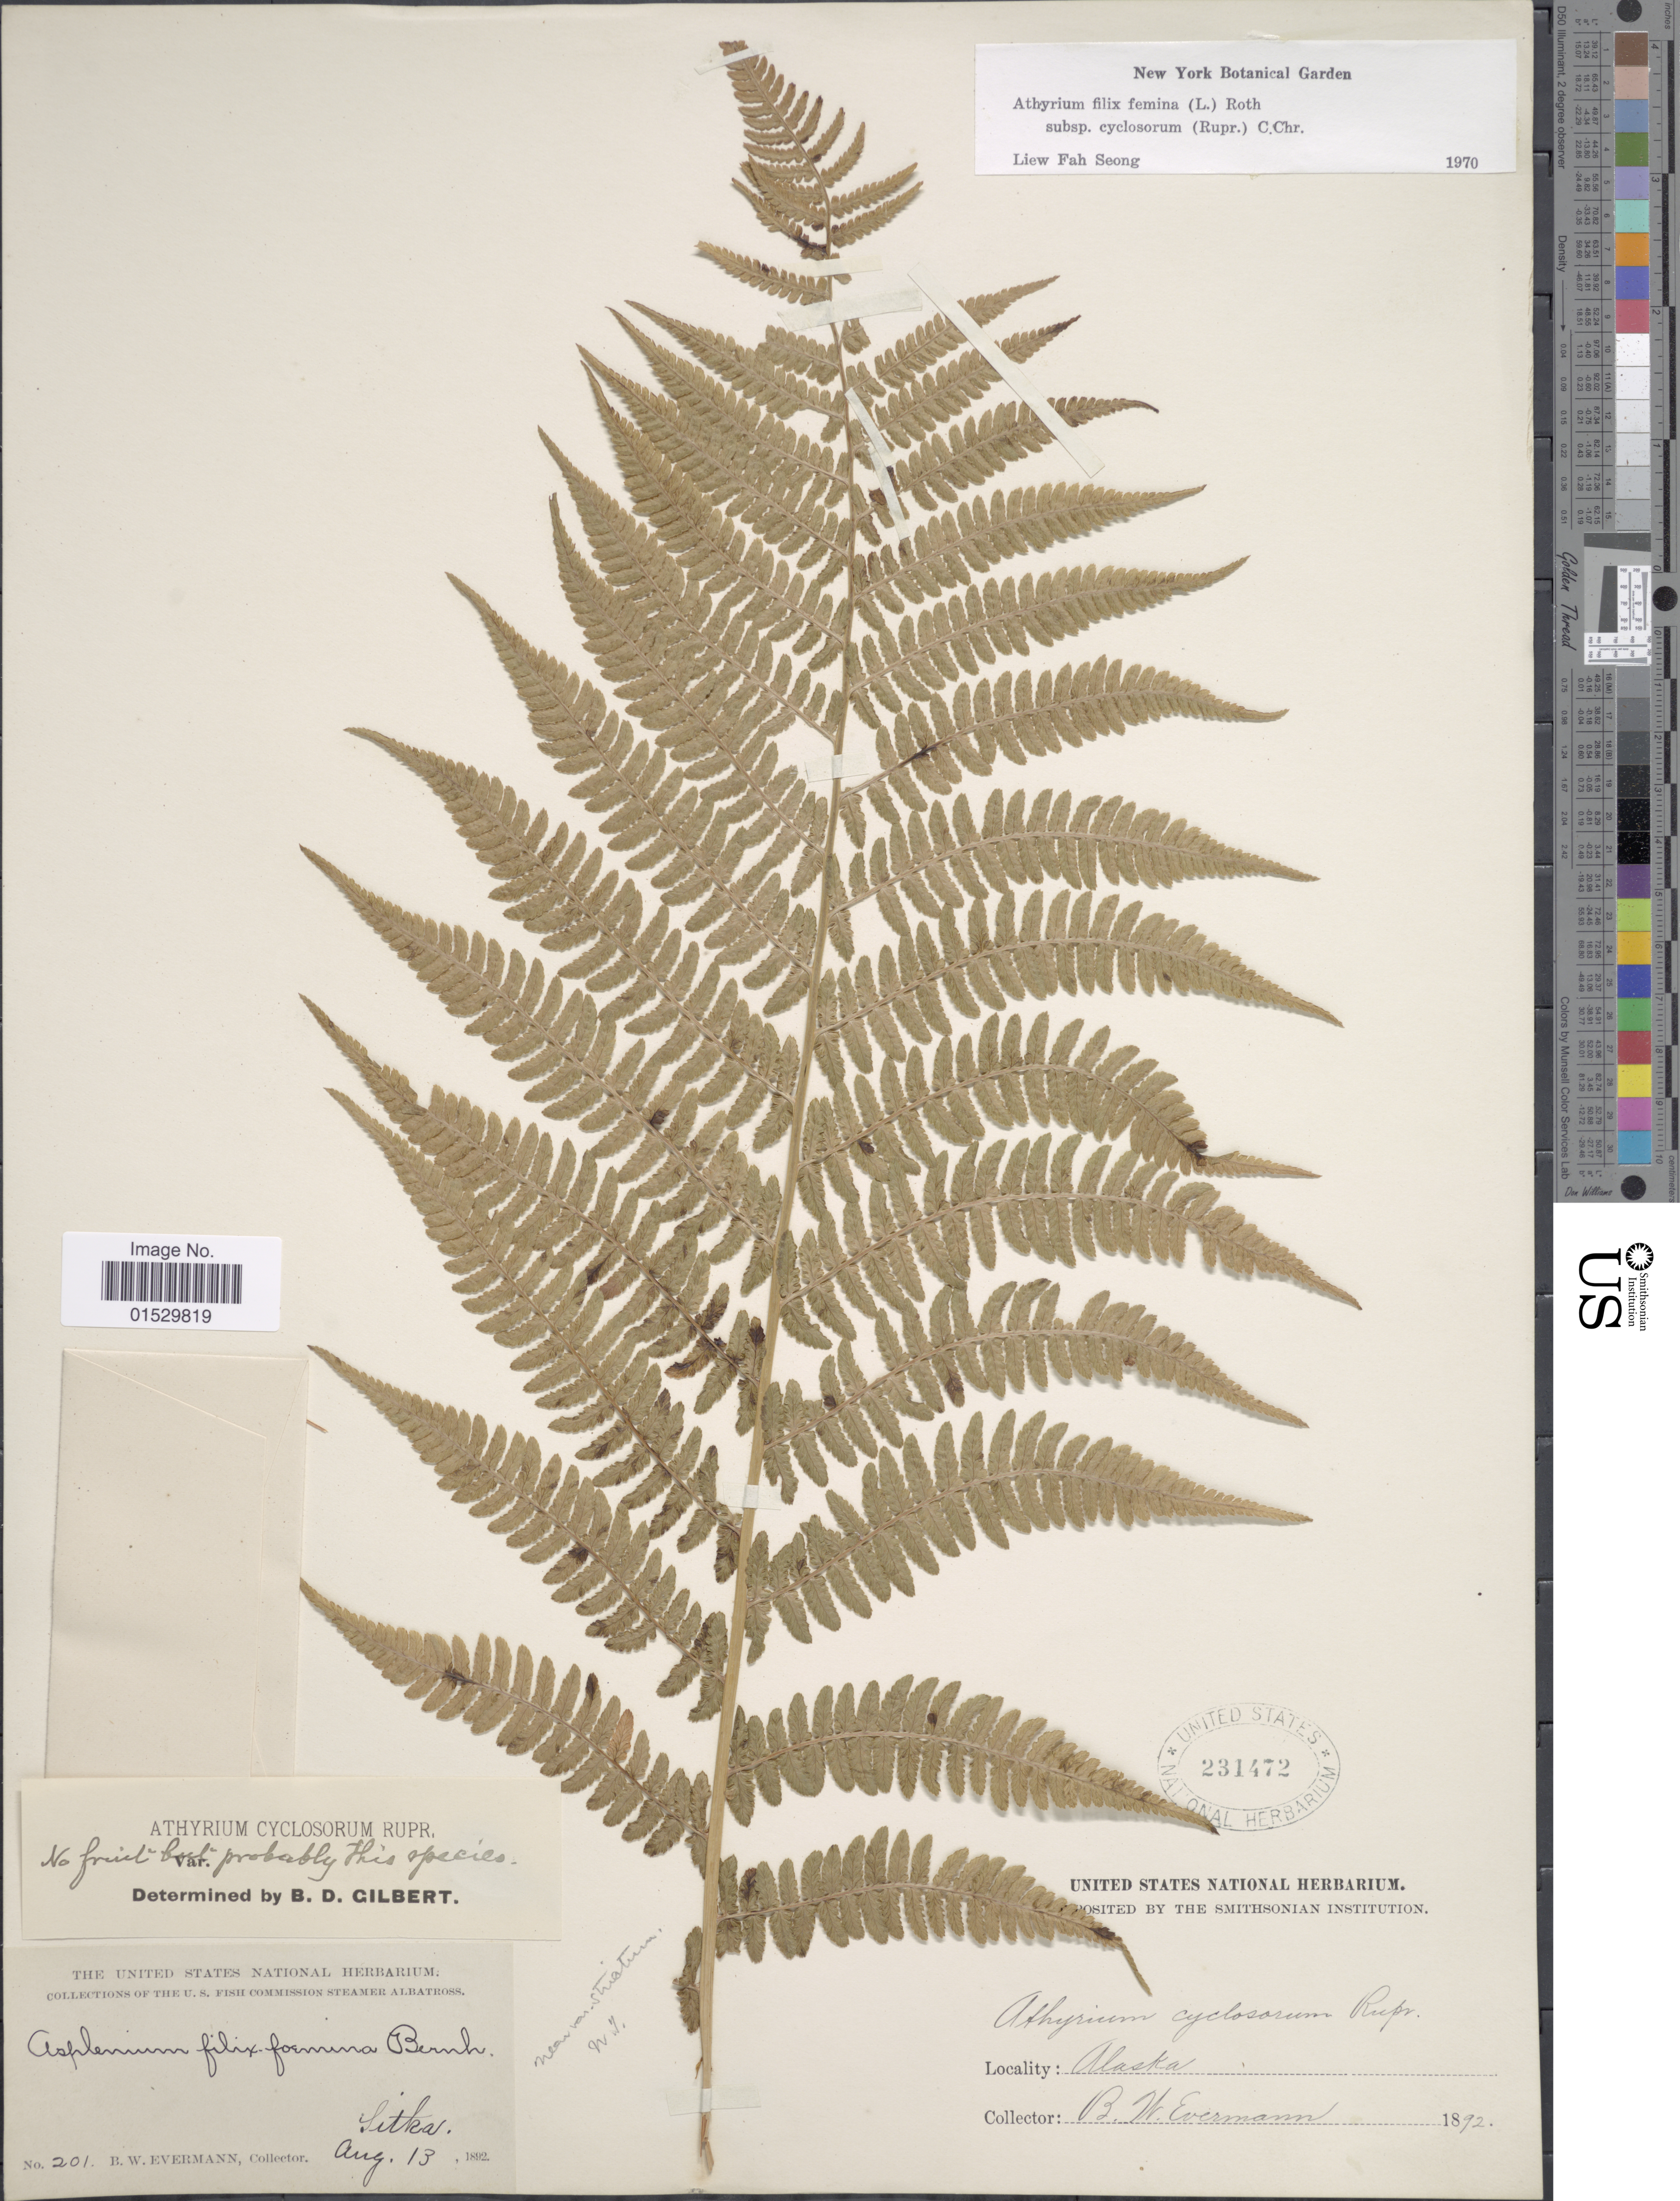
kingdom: Plantae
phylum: Tracheophyta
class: Polypodiopsida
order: Polypodiales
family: Athyriaceae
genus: Athyrium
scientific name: Athyrium filix-femina subsp. cyclosorum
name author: (Rupr.) C. Chr.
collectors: B. W. Evermann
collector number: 201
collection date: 1892-08-13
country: United States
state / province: Alaska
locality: Sitka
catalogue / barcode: US 231472